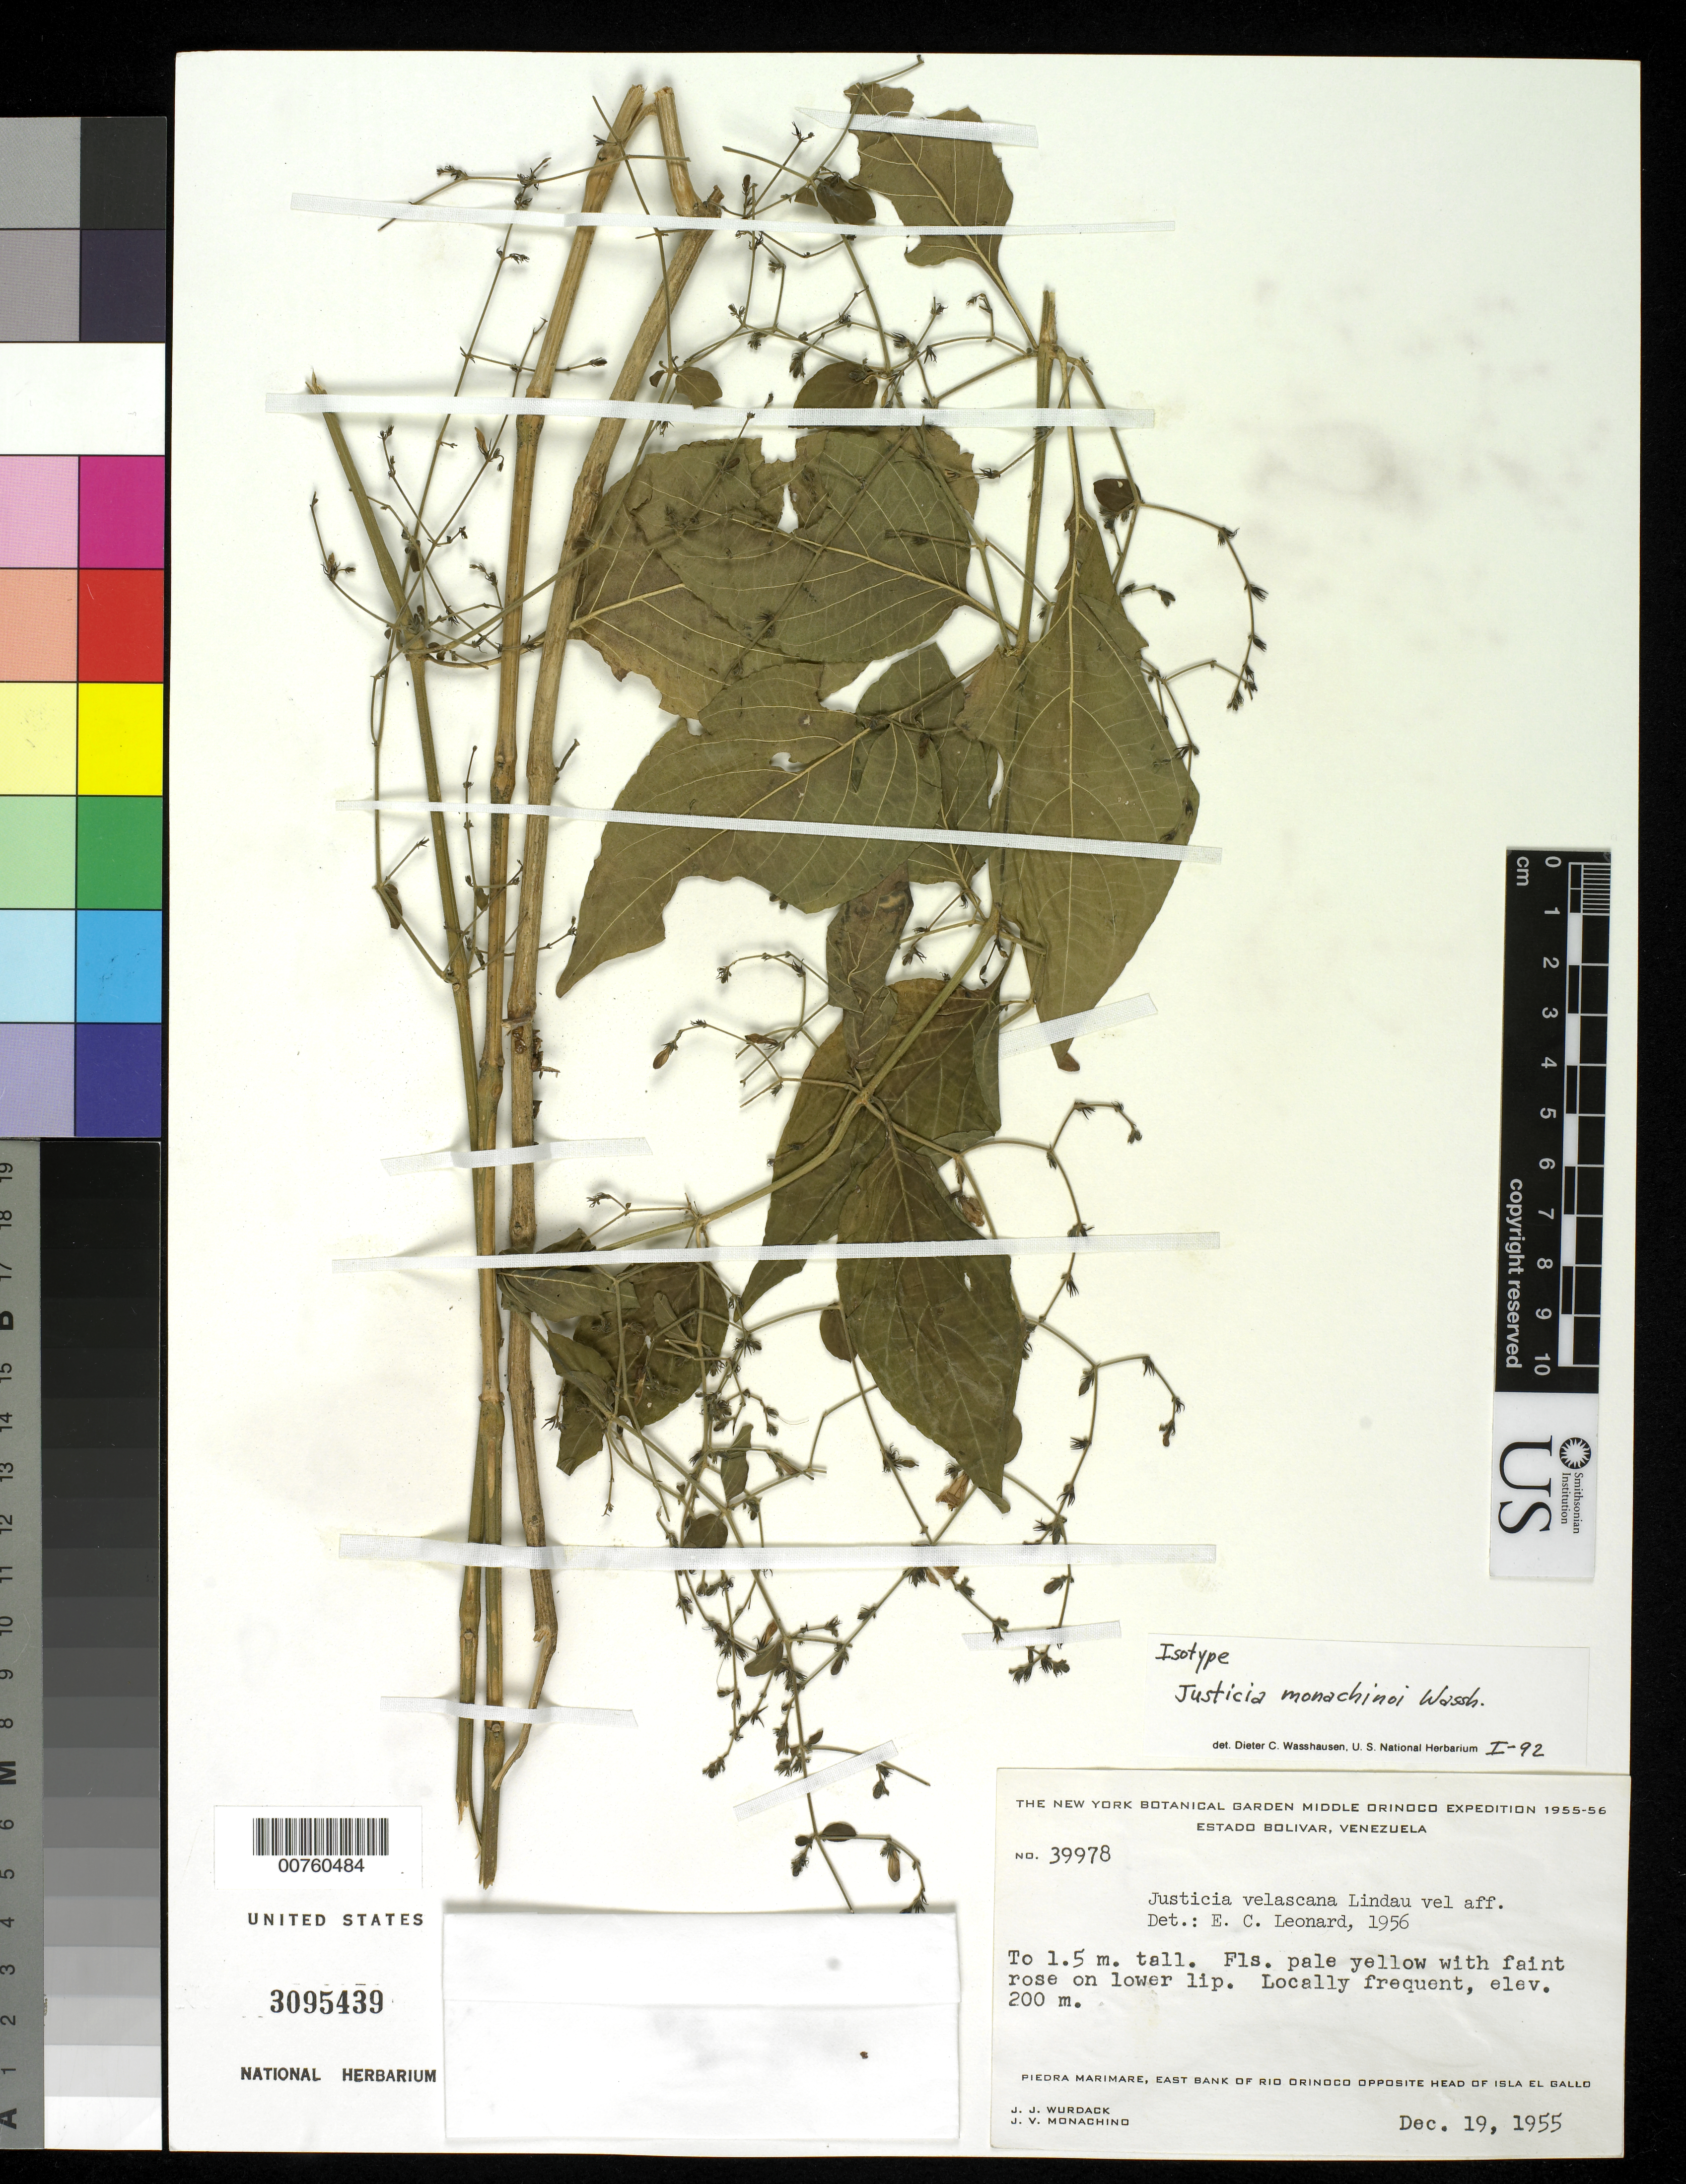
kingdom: Plantae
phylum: Tracheophyta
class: Magnoliopsida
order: Lamiales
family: Acanthaceae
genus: Justicia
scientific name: Justicia monachinoi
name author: Wassh.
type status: Isotype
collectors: J. J. Wurdack & J. V. Monachino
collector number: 39978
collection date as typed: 19 Dec 1955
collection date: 1955-12-19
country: Venezuela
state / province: Bolívar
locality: Piedra Marimare, east bank of Rio Orinoco opposite head of Isla El Gallo.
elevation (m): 200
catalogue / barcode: US 3095439